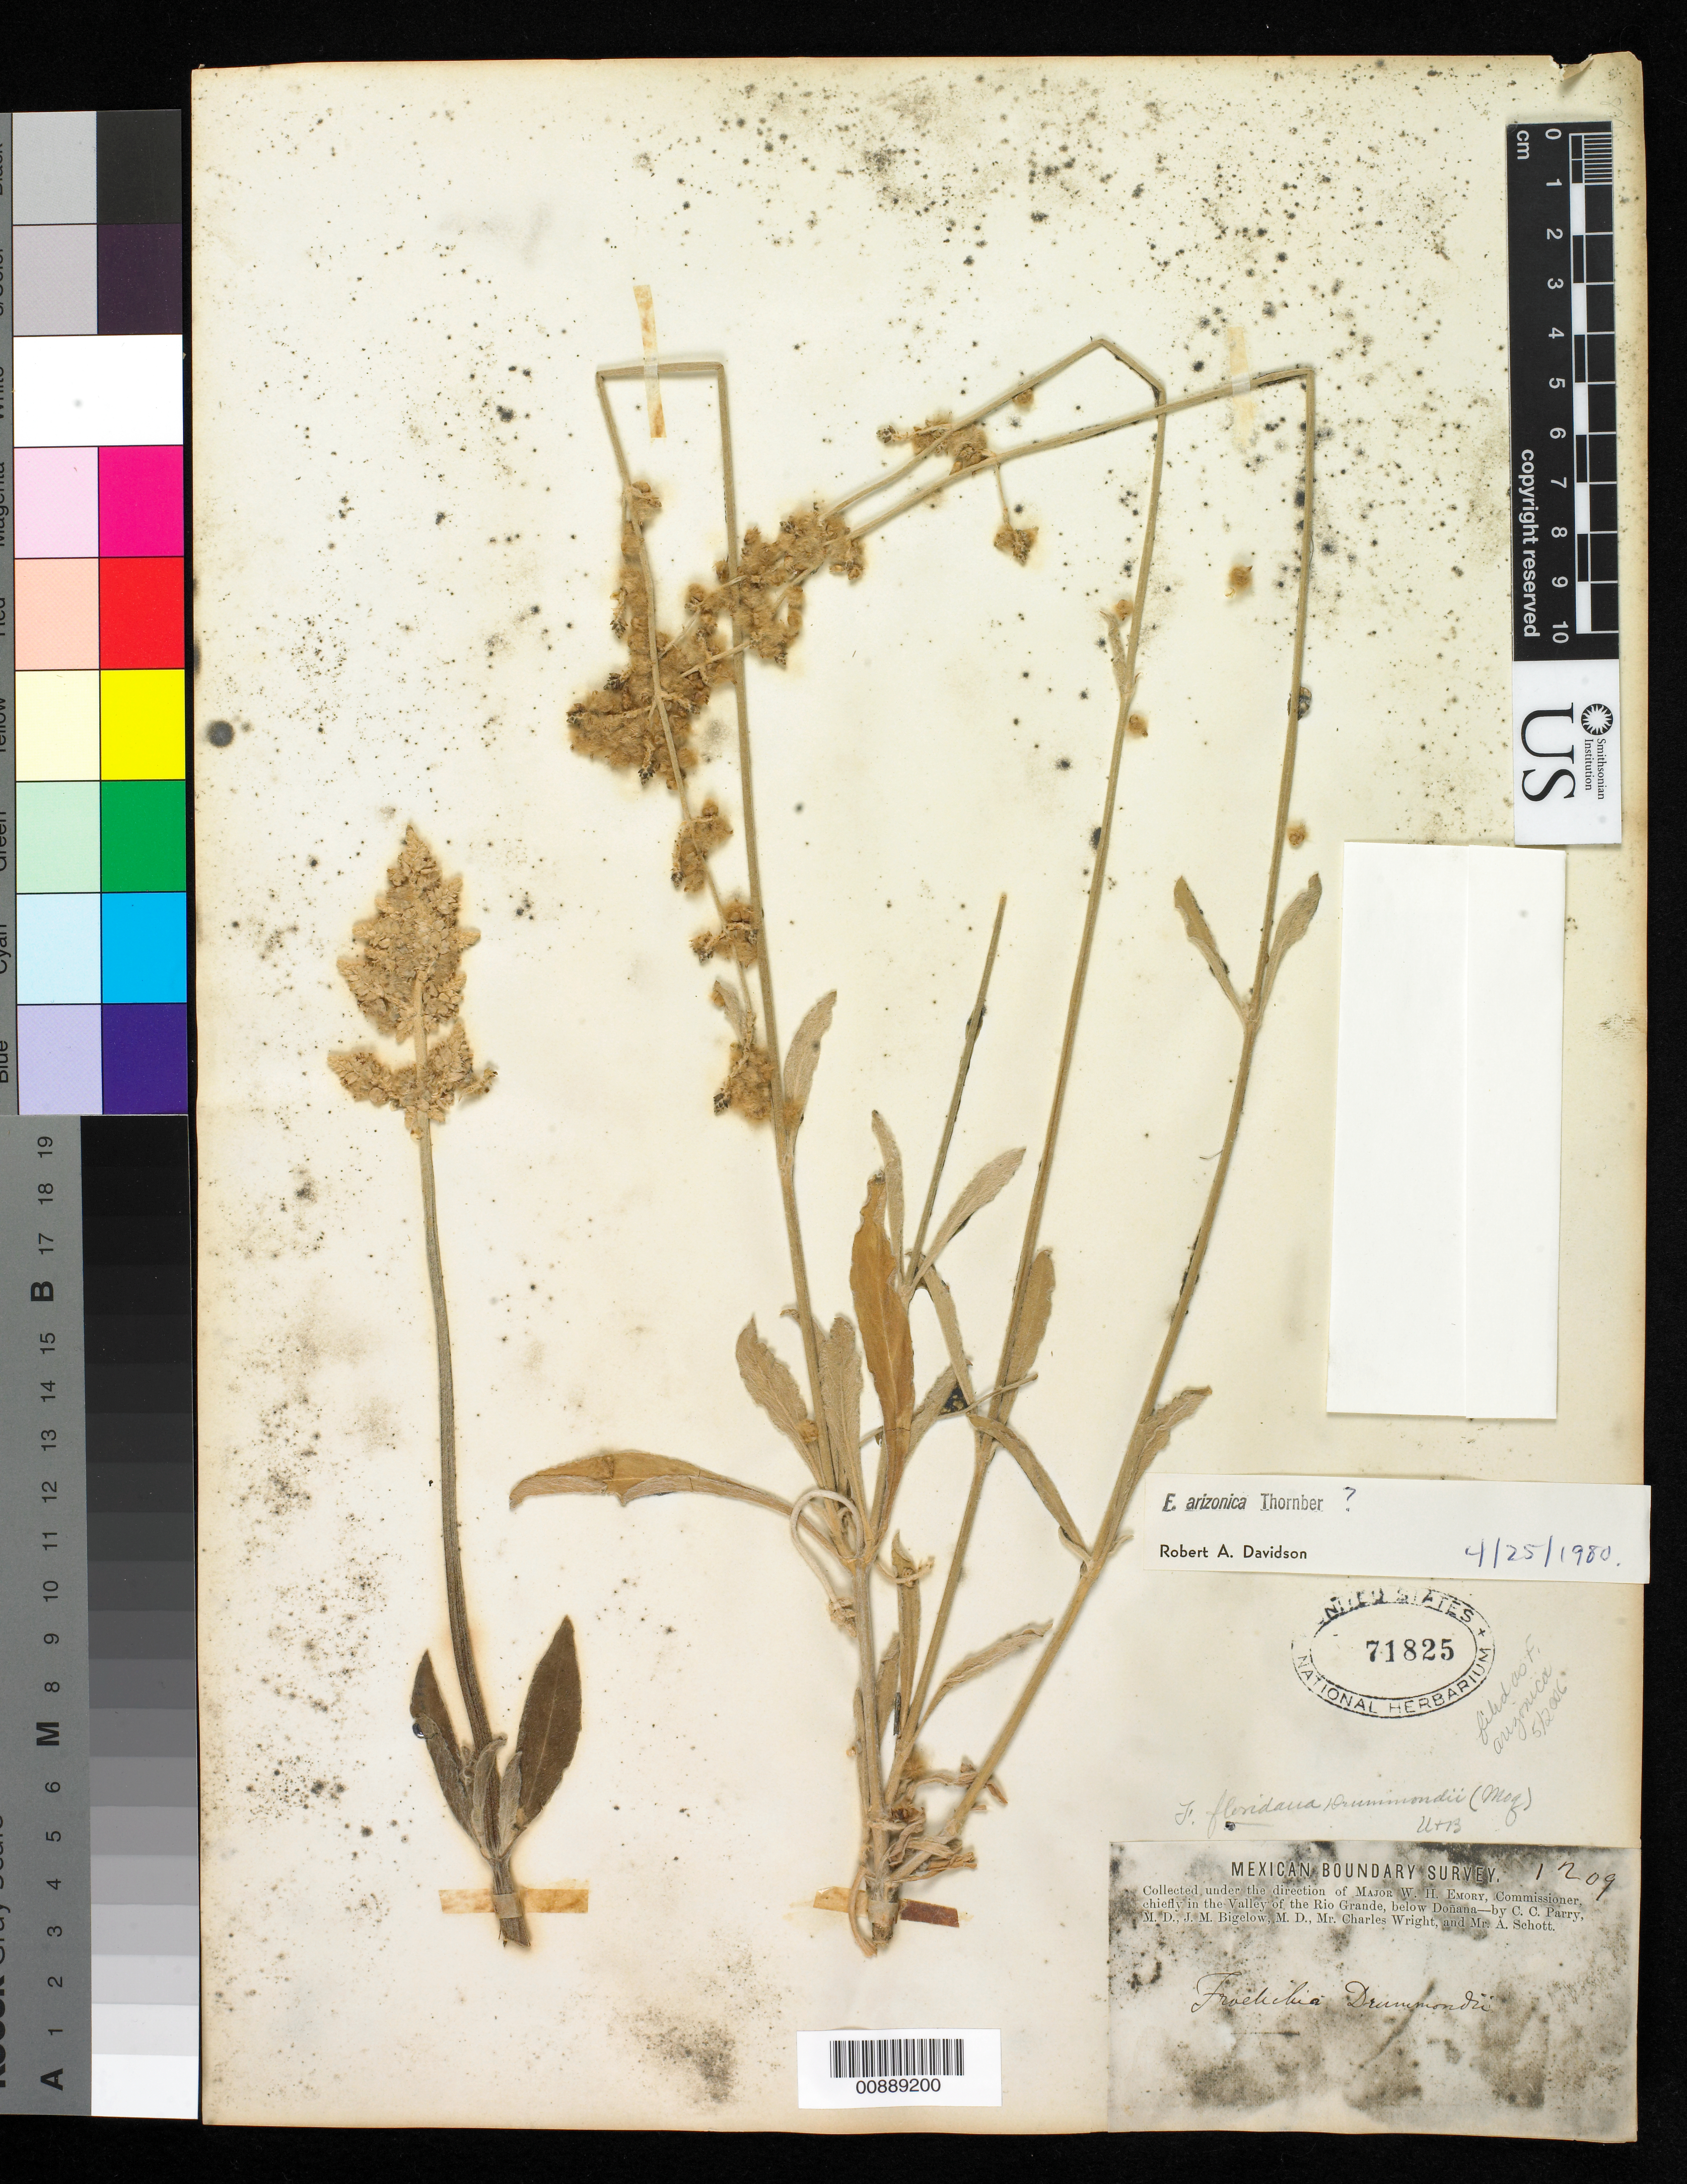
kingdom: Plantae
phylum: Tracheophyta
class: Magnoliopsida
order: Caryophyllales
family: Amaranthaceae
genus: Froelichia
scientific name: Froelichia arizonica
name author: Thornber ex Standl.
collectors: C. C. Parry, J. M. Bigelow, C. Wright & A. C. V. Schott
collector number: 1209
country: United States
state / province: New Mexico / Texas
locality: Valley of the Rio Grande, below Doñana.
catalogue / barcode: US 71825